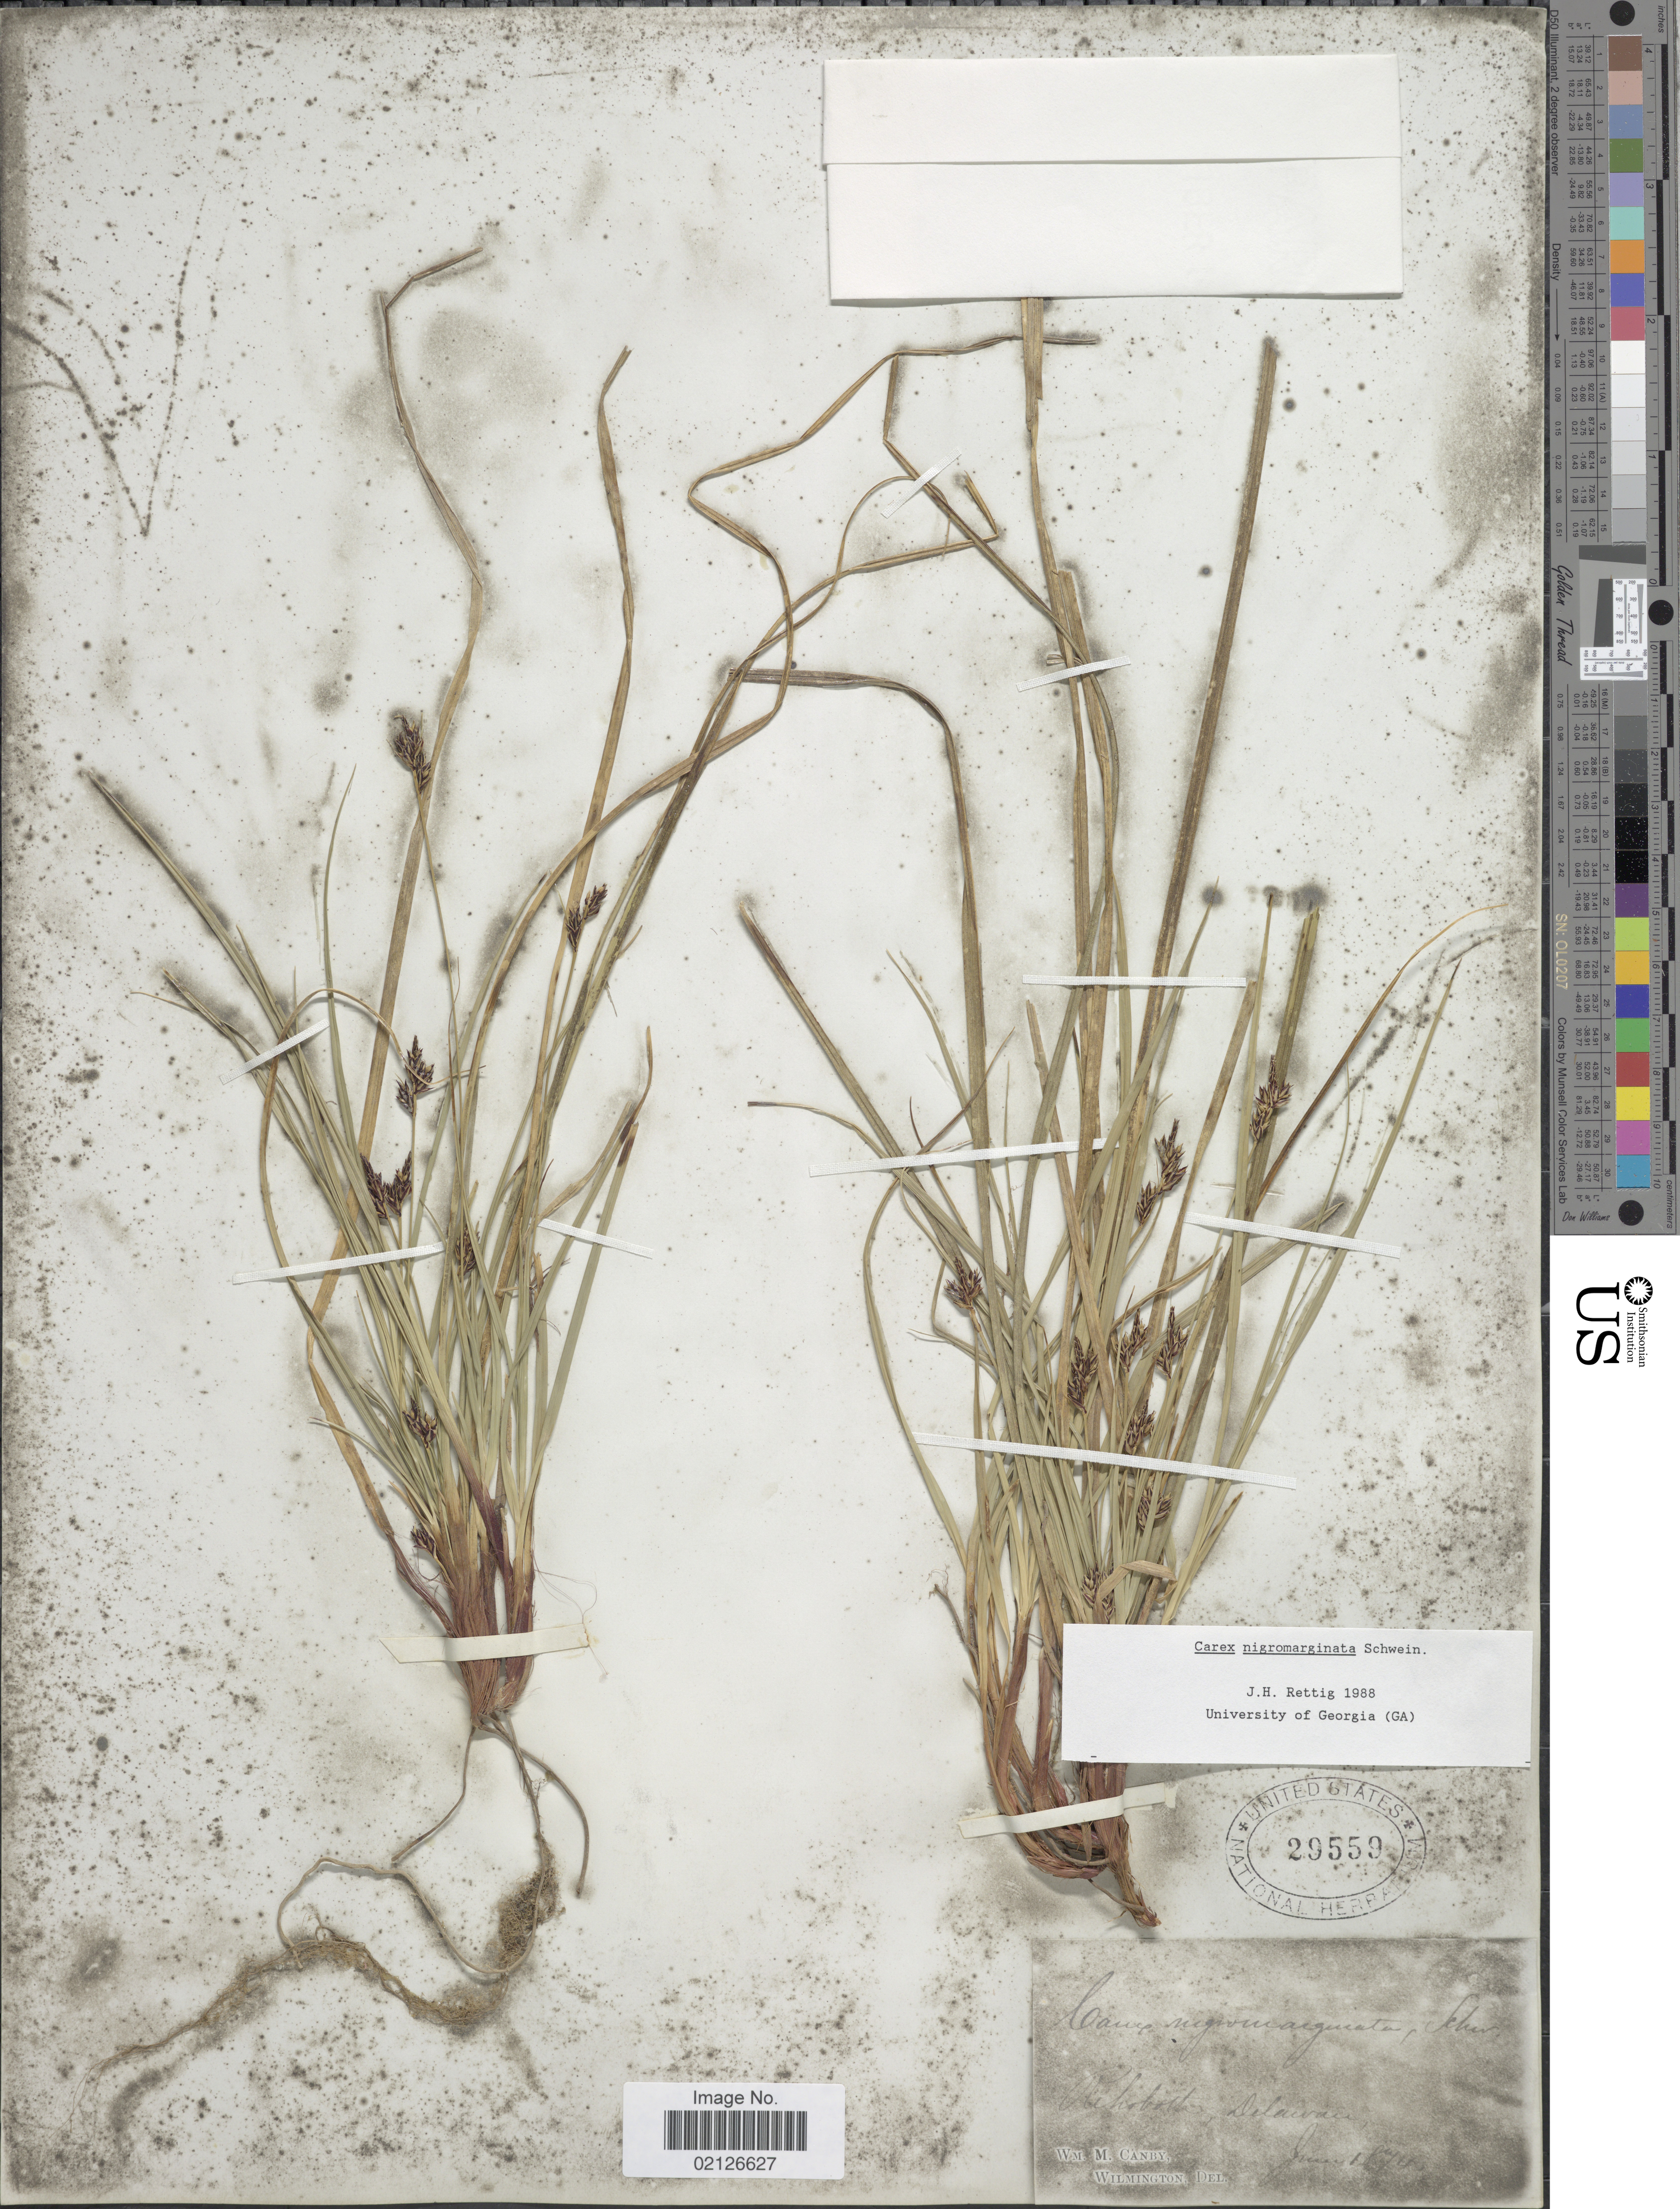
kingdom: Plantae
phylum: Tracheophyta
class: Liliopsida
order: Poales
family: Cyperaceae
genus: Carex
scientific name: Carex nigromarginata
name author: Schwein.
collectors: W. M. Canby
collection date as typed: Transcribed d/m/y: 16/6/42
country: United States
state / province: Delaware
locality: Rehoboth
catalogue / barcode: US 29559